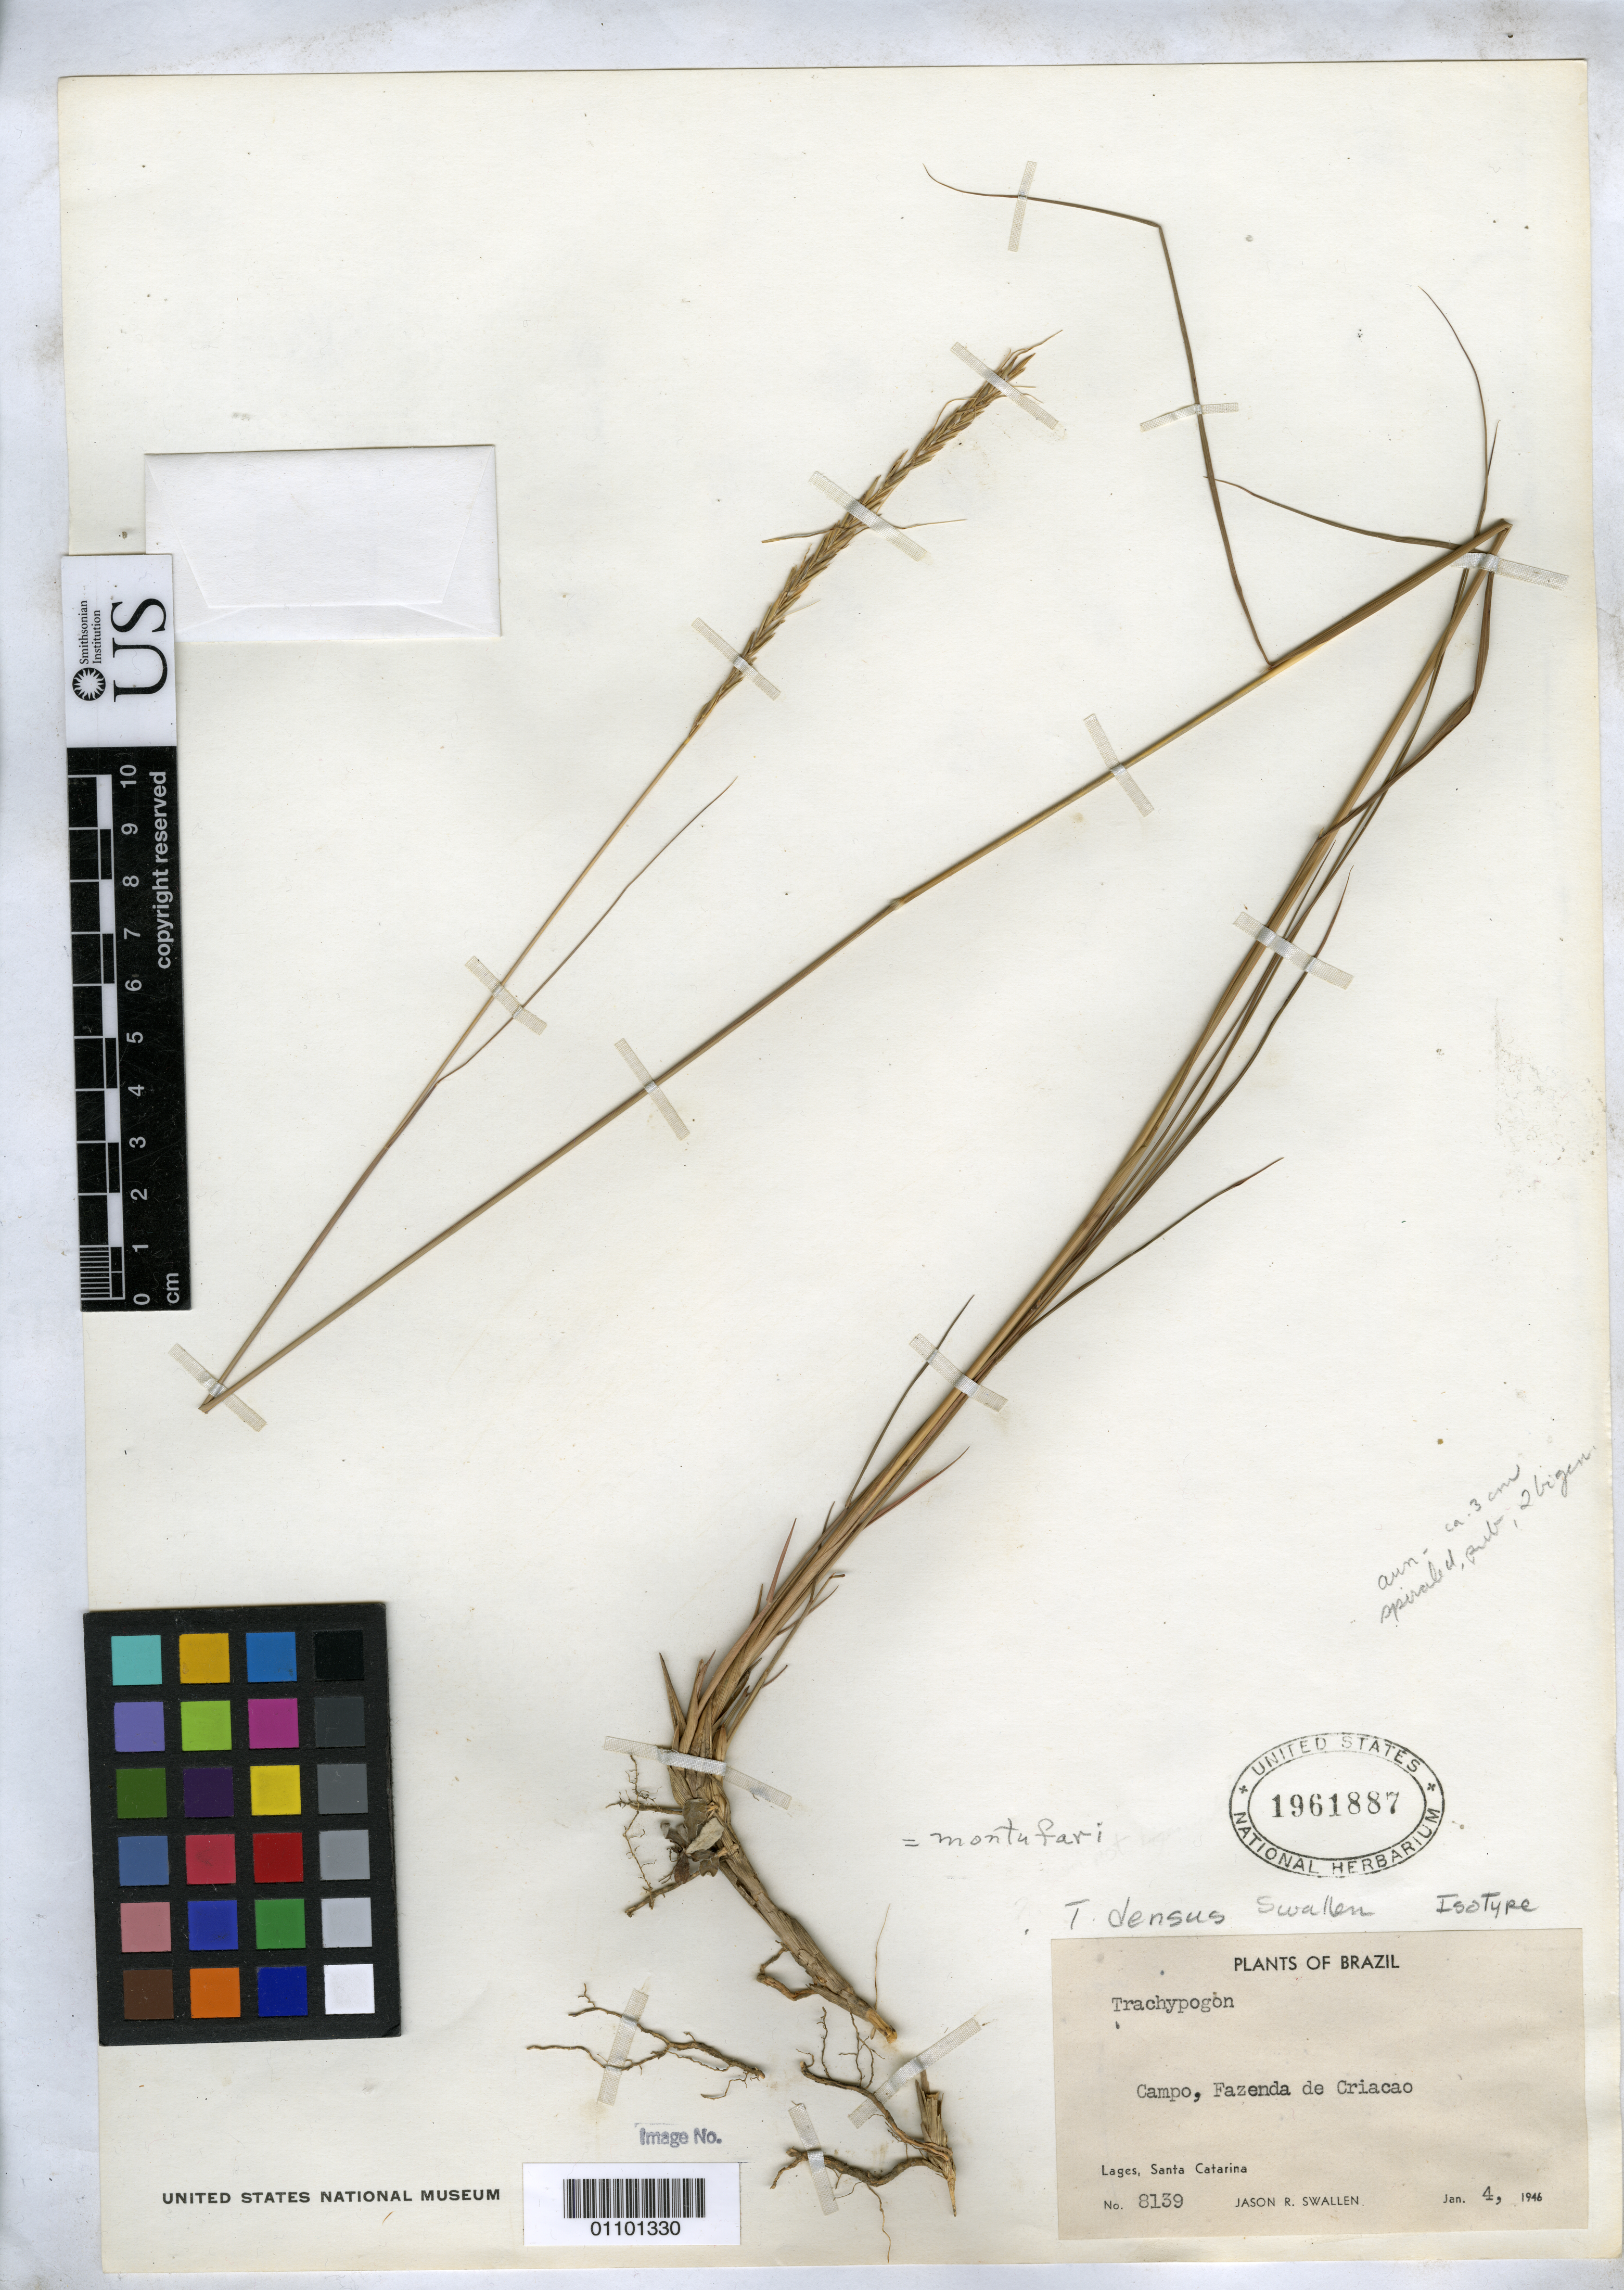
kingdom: Plantae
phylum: Tracheophyta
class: Liliopsida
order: Poales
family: Poaceae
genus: Trachypogon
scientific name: Trachypogon densus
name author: Swallen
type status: Isotype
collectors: J. R. Swallen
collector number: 8139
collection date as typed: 04 Jan 1946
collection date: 1946-01-04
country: Brazil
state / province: Santa Catarina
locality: Lages, Campo, Fazenda de Criacao.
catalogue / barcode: US 1961887